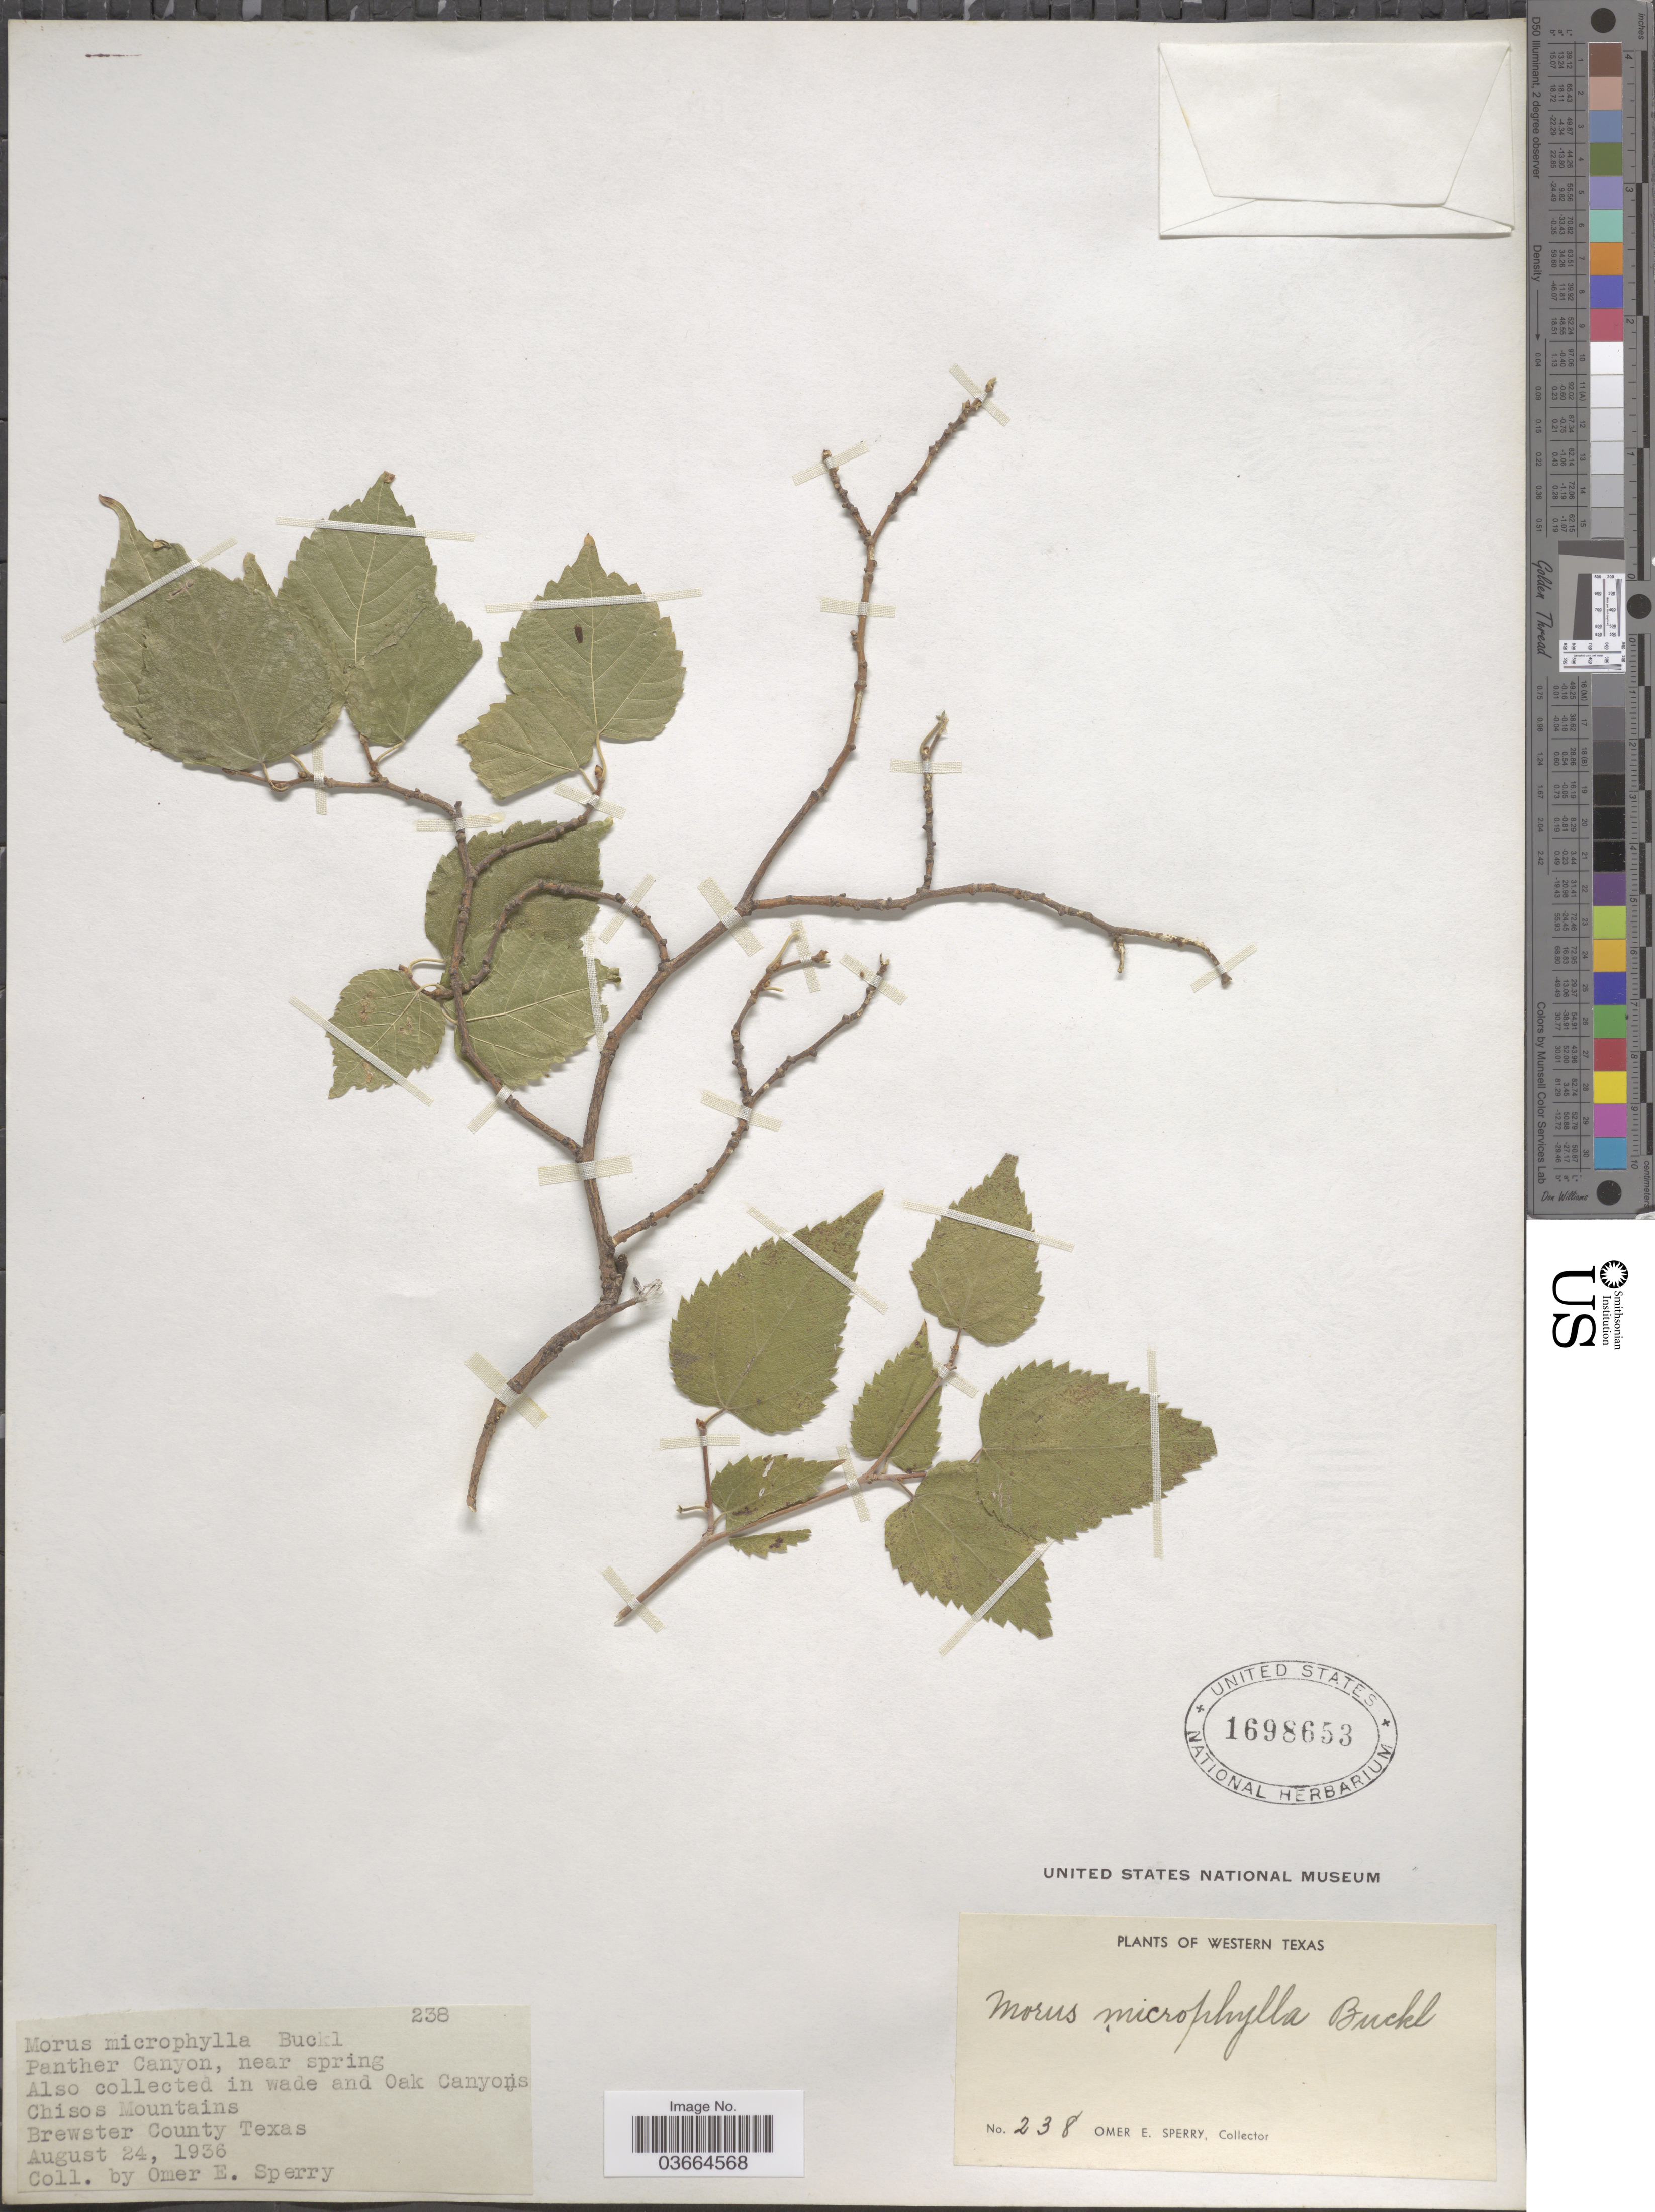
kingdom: Plantae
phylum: Tracheophyta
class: Magnoliopsida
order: Rosales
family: Moraceae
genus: Morus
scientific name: Morus microphylla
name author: Buckley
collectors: O. E. Sperry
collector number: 238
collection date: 1936-08-24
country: United States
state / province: Texas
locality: Western Texas. Panther Canyon, near spring. In wade and Oak Canyons. Chisos Mountains, Brewster County.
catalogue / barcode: US 1698653